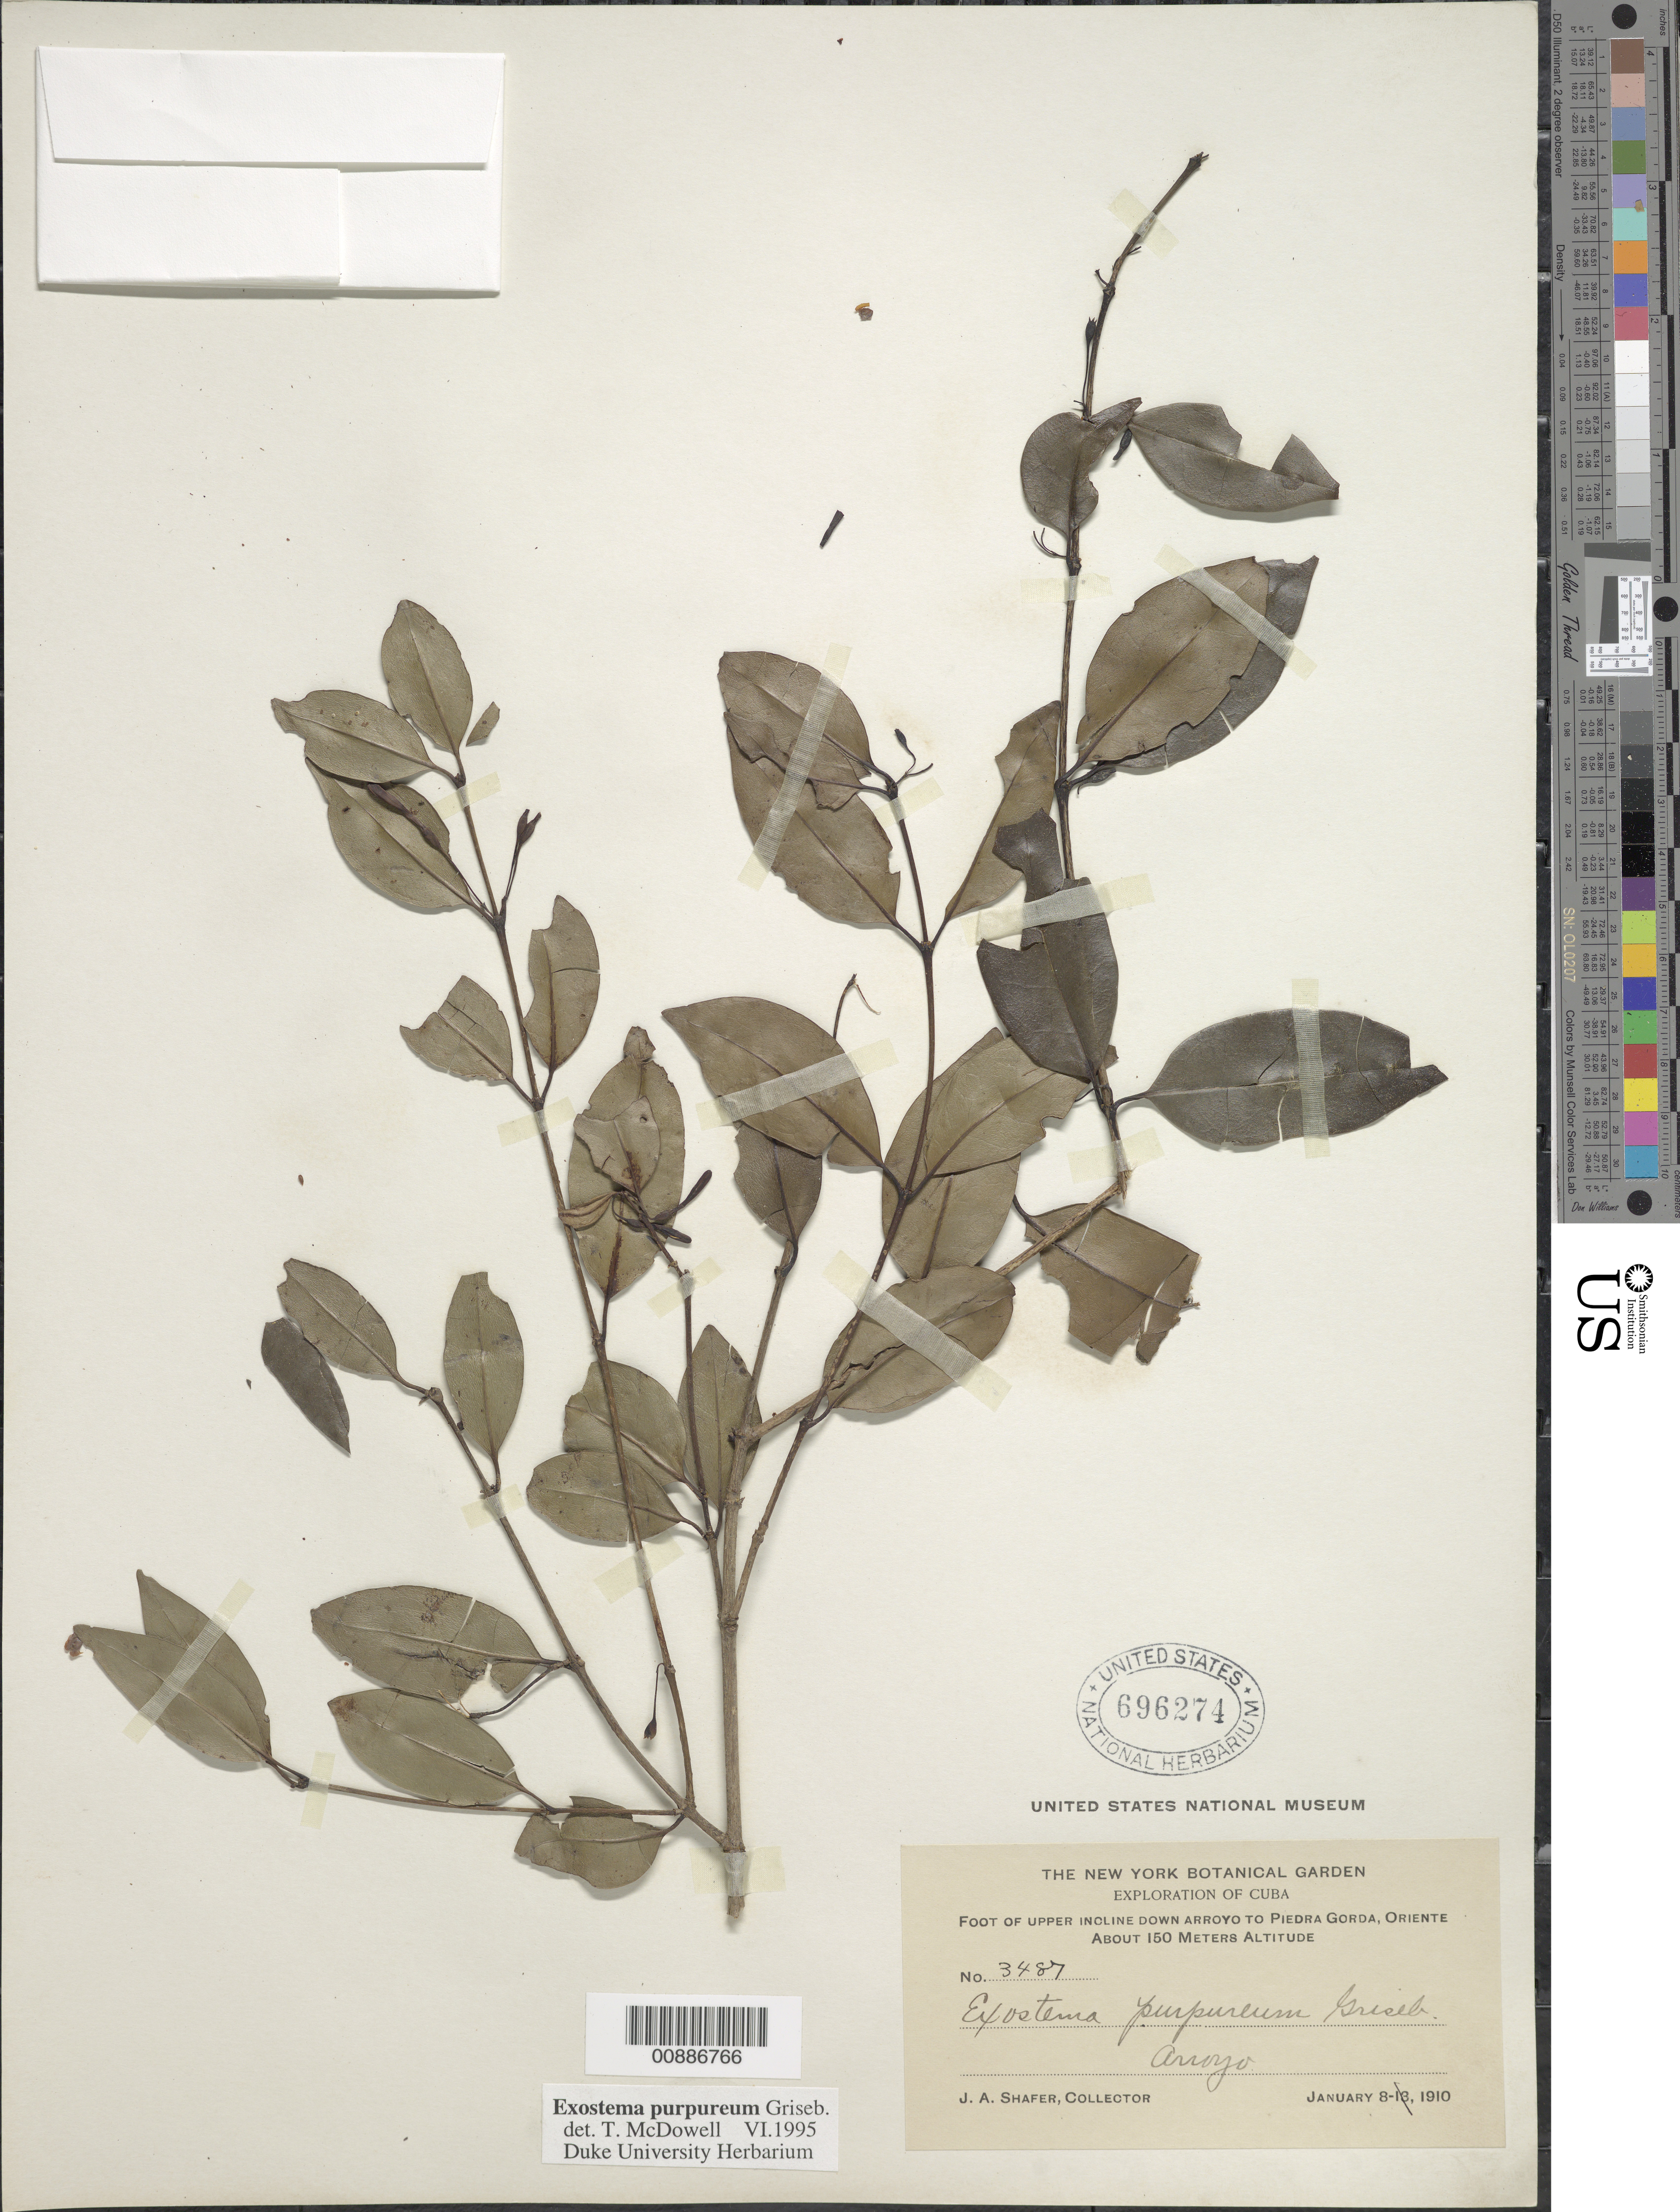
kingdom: Plantae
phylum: Tracheophyta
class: Magnoliopsida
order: Gentianales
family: Rubiaceae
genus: Exostema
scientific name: Exostema purpureum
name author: Griseb.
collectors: J. A. Shafer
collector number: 3487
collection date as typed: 08 Jan 1910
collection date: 1910-01-08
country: Cuba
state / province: Oriente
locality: Foot of upper incline down arroyo to Piedra Gorda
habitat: Arroyo, upper incline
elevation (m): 150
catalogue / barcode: US 696274